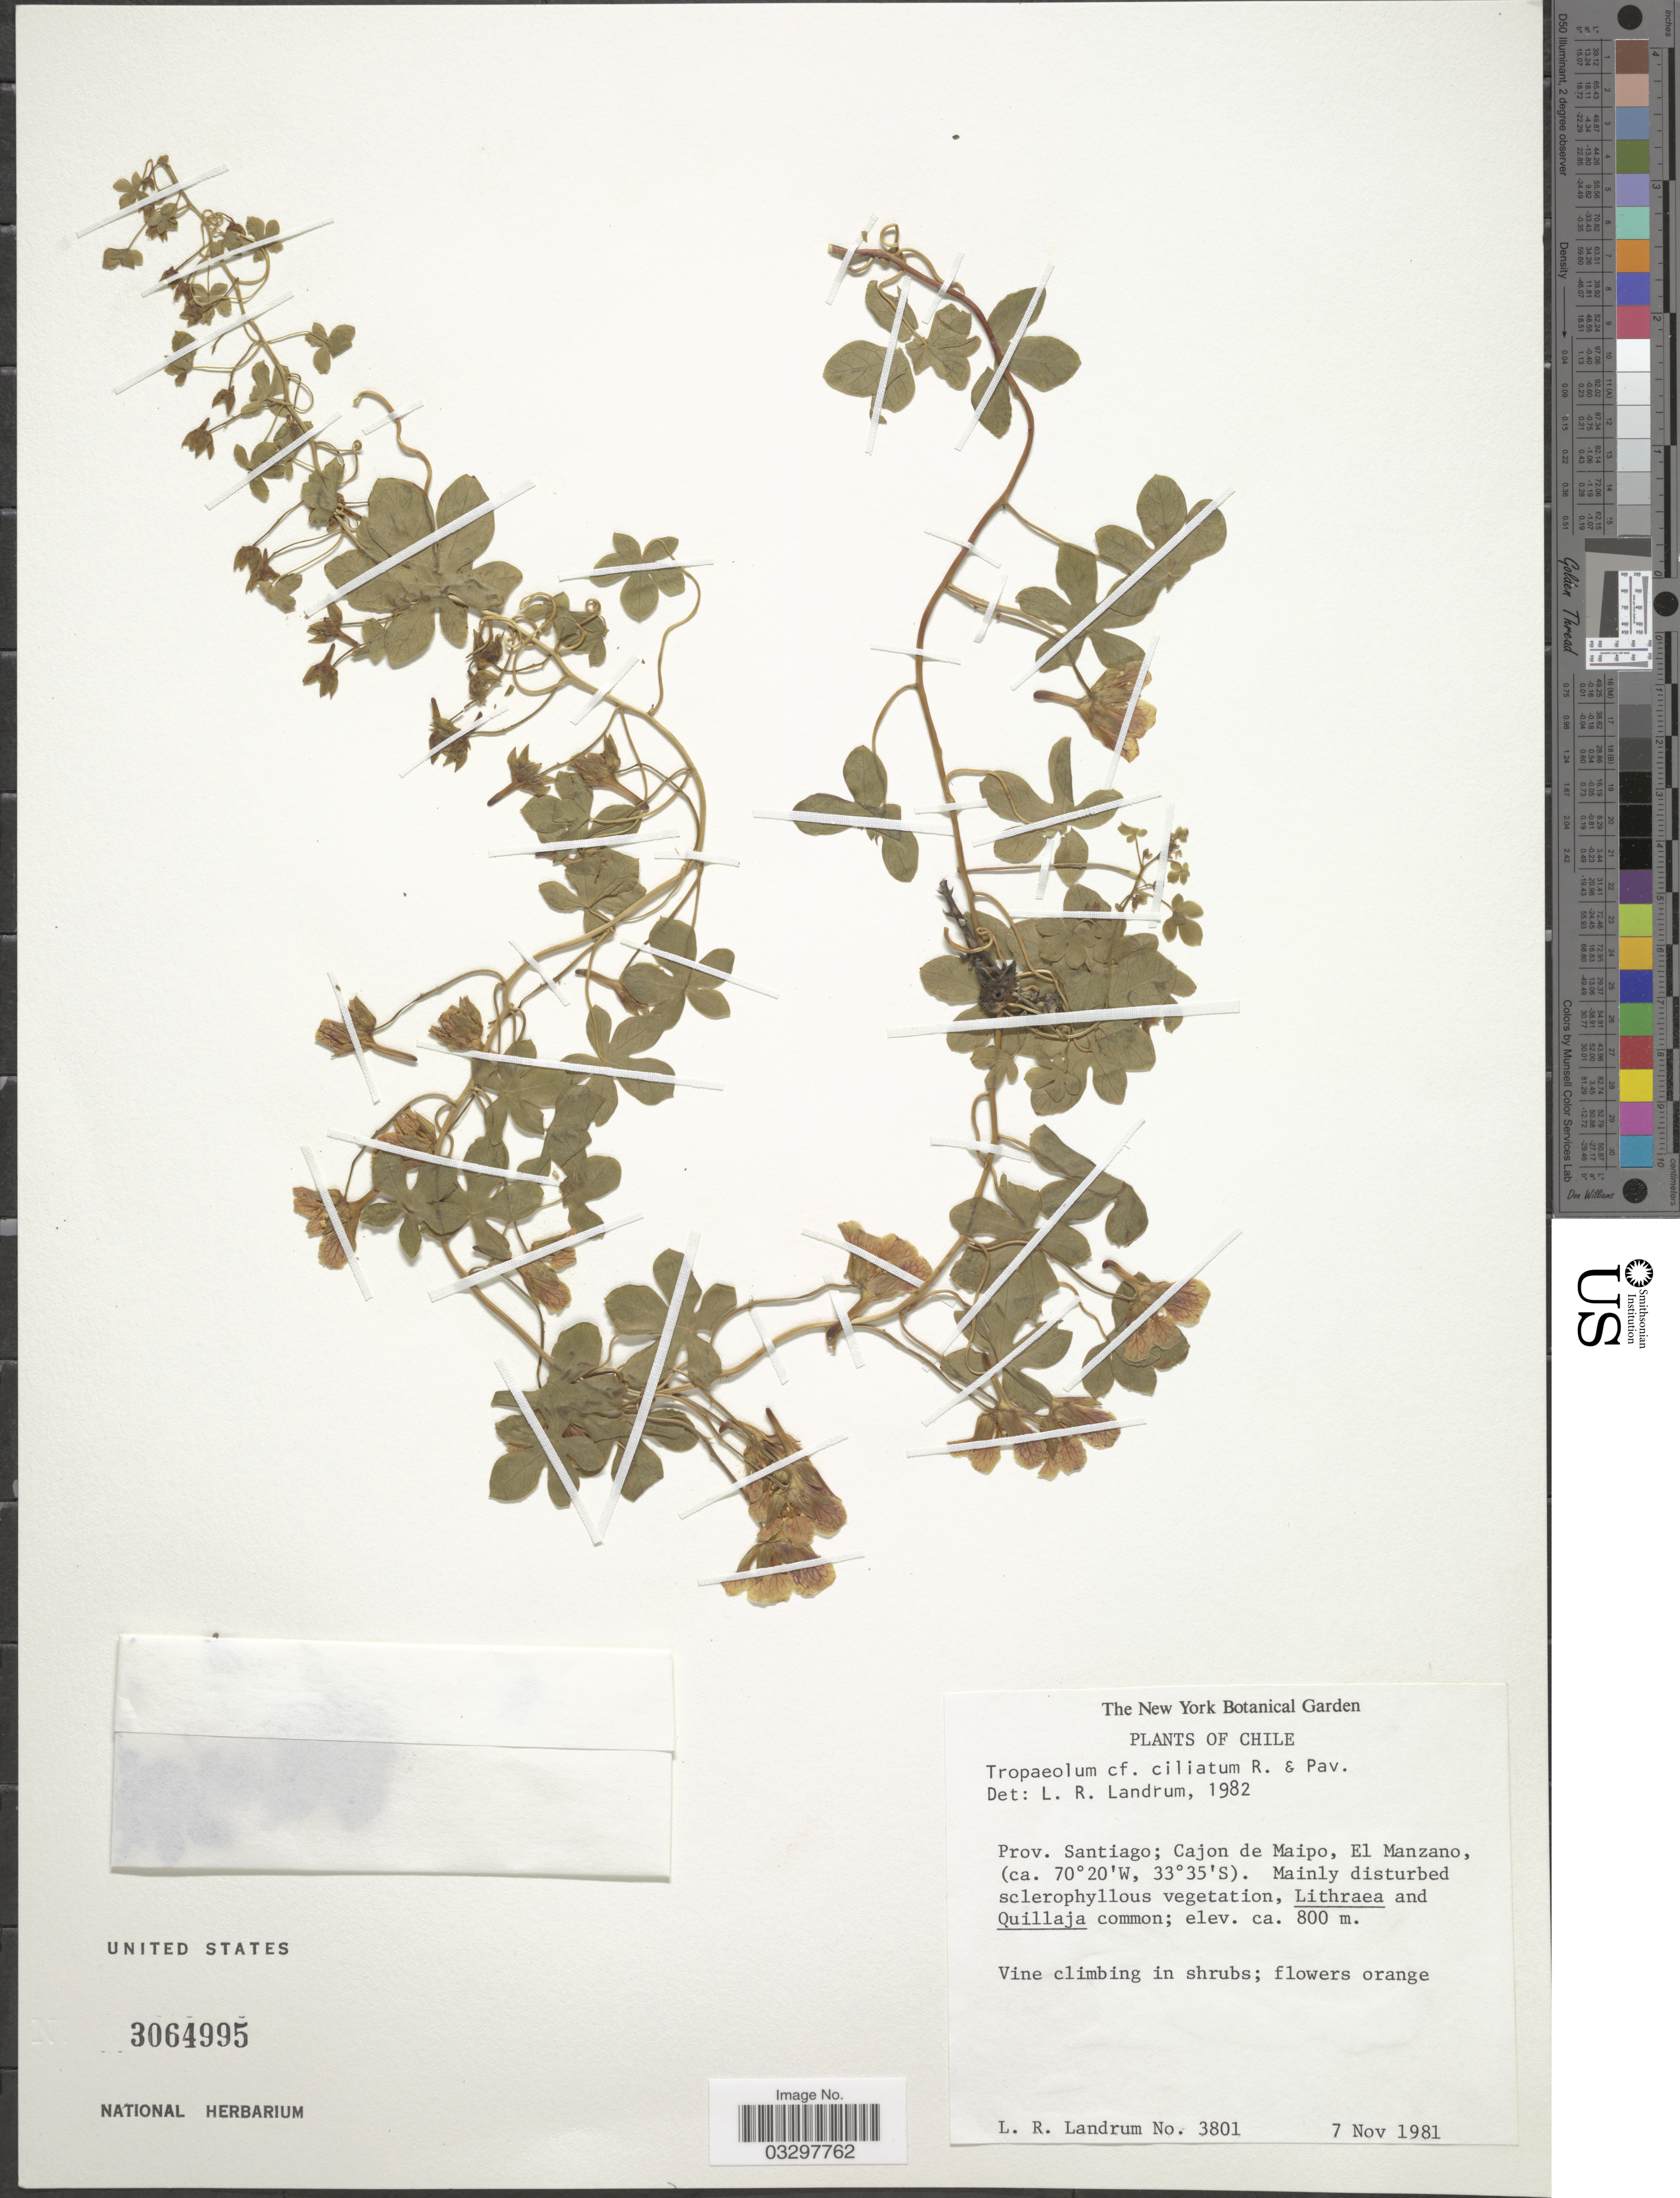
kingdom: Plantae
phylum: Tracheophyta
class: Magnoliopsida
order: Brassicales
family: Tropaeolaceae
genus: Tropaeolum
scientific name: Tropaeolum ciliatum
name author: Ruiz & Pav.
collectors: L. R. Landrum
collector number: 3801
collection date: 1981-11-07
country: Chile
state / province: Región Metropolitana (RM)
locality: Prov. Santiago; Cajon de Maipo, El Manzano.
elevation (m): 800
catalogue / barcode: US 3064995